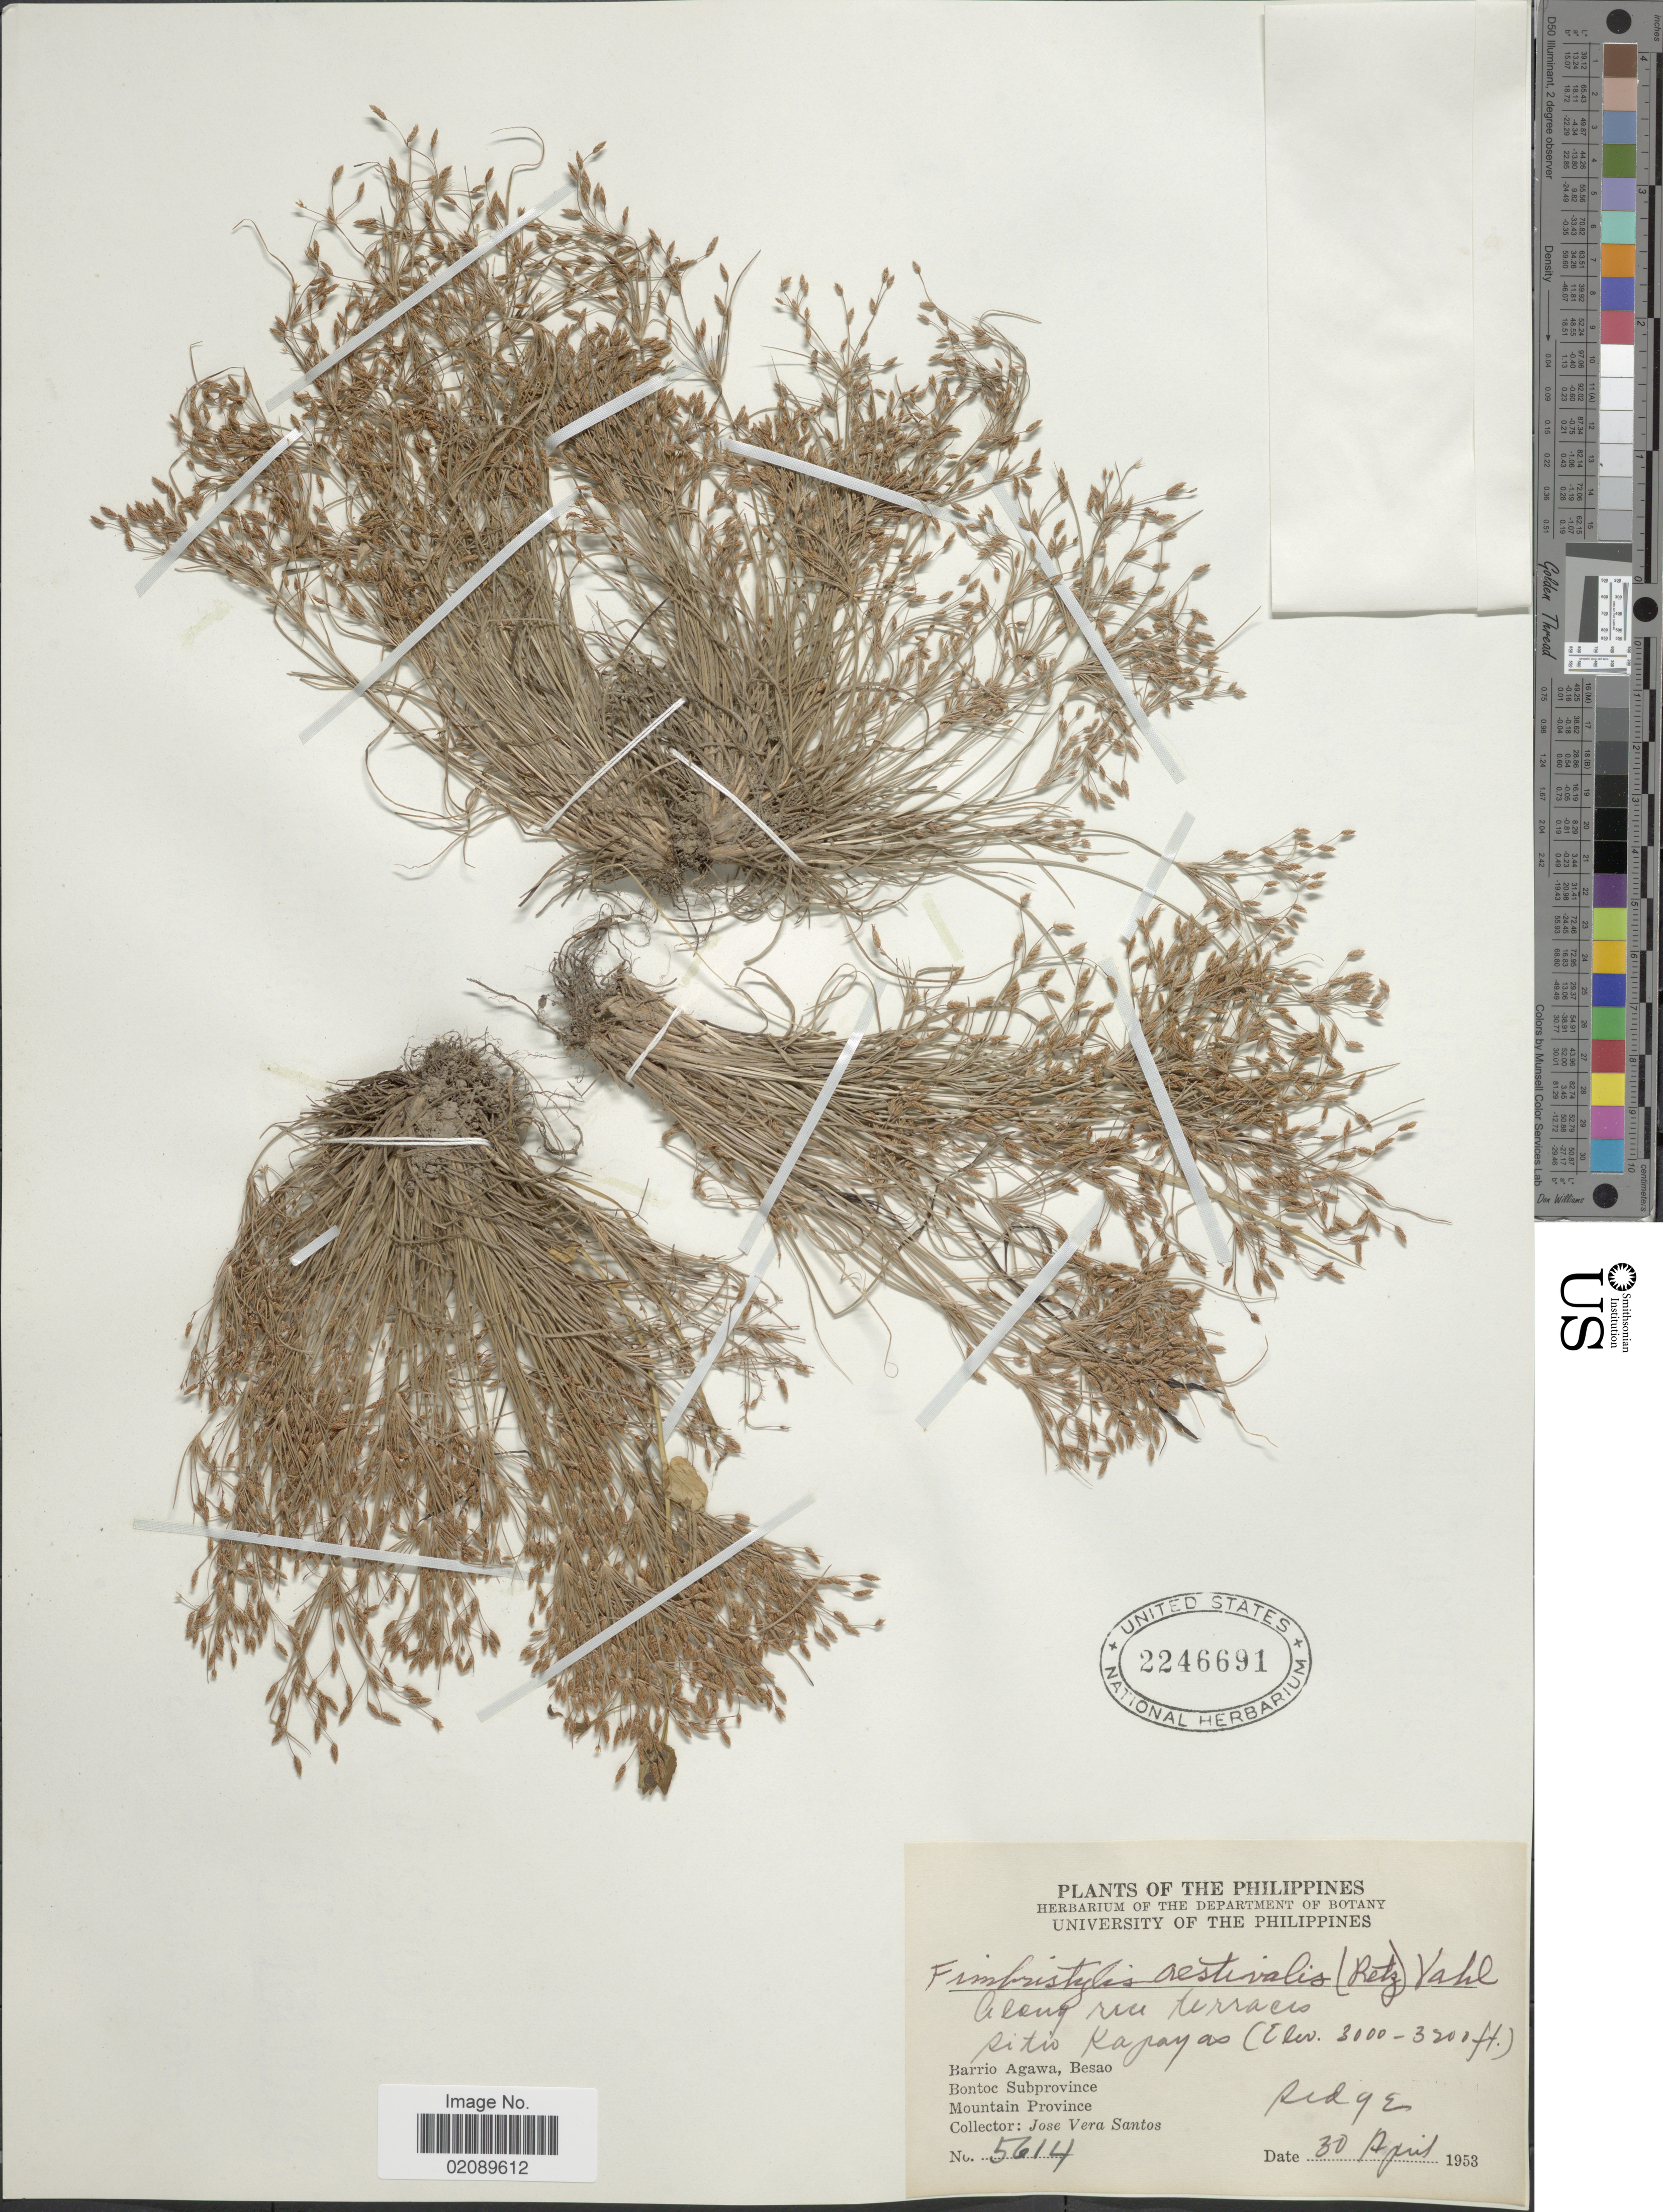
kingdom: Plantae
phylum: Tracheophyta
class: Liliopsida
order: Poales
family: Cyperaceae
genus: Fimbristylis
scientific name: Fimbristylis aestivalis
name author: (Retz.) Vahl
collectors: J. Santos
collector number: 5614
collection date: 1953-04-30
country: Philippines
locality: Sitio Kapayas, Barrio Agawa, Besao, Bontoc Subprovince, Mountain Province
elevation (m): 914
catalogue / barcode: US 2246691